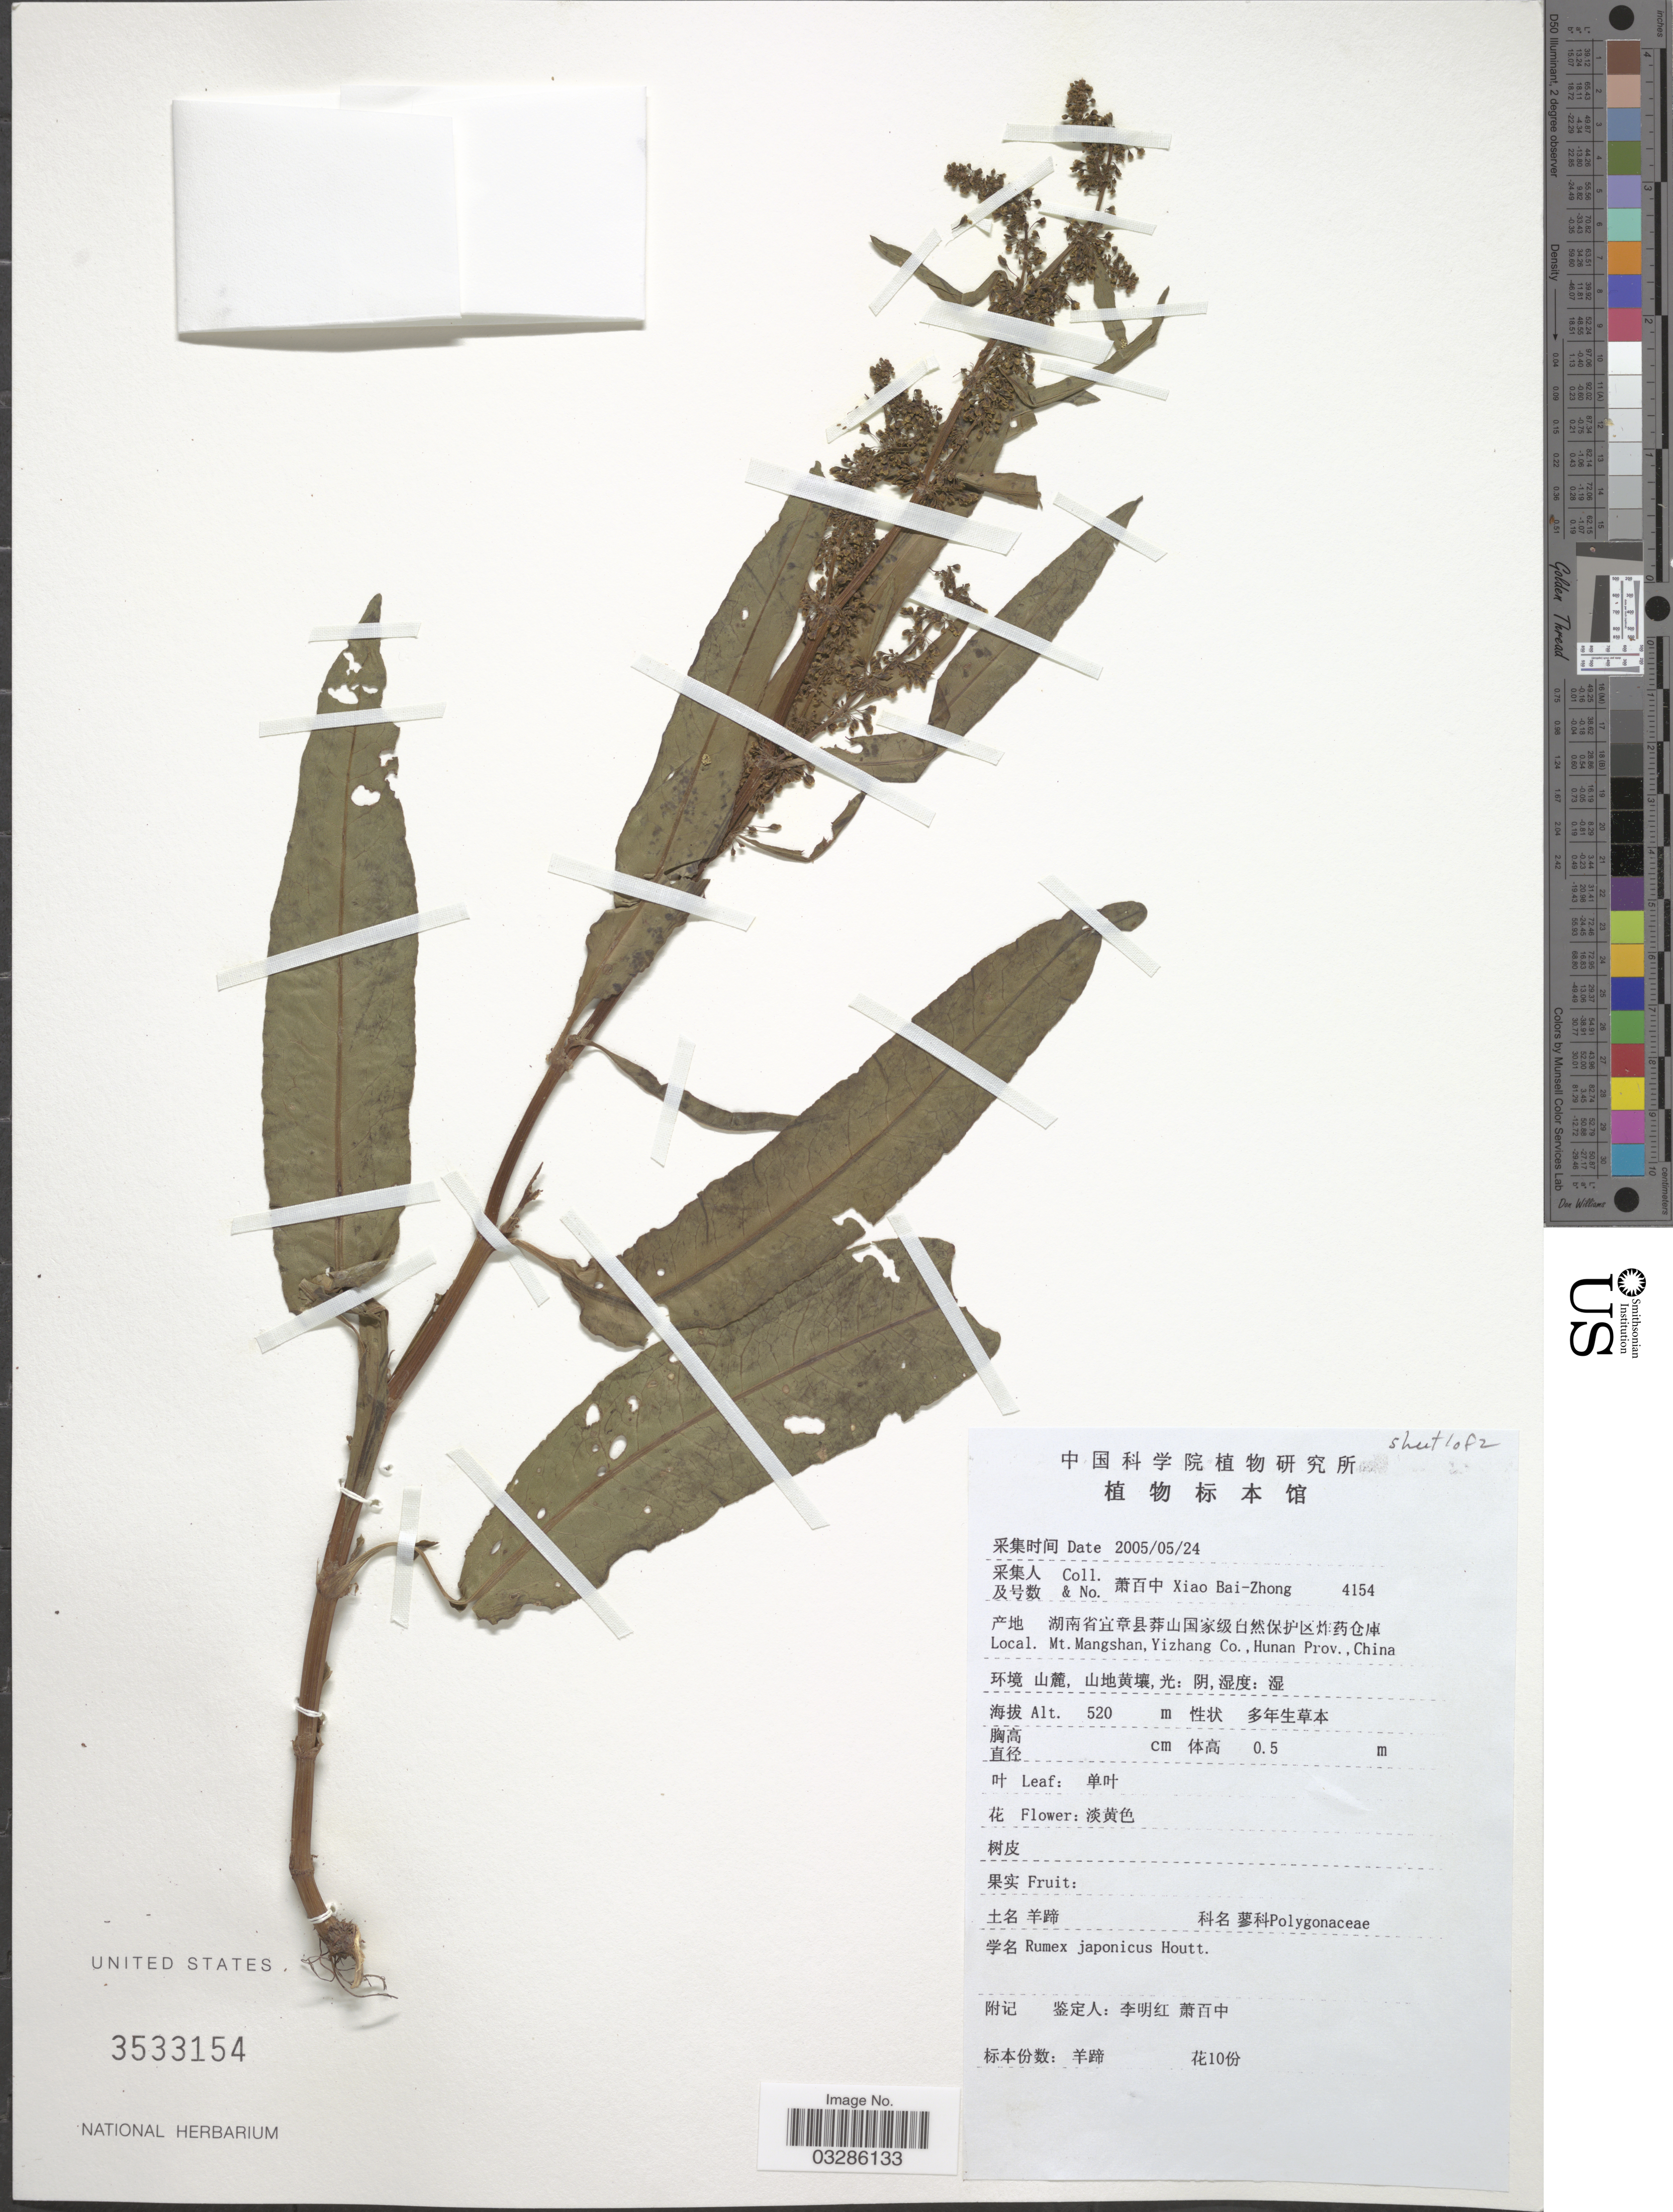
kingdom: Plantae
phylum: Tracheophyta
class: Magnoliopsida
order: Caryophyllales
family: Polygonaceae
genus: Rumex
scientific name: Rumex japonicus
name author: Houtt.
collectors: B. Z. Xiao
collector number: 4154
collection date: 2005-05-24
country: China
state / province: Hunan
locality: Mt. Mangshan, Yizhang Co., Hunan Prov.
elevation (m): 520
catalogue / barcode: US 3533154